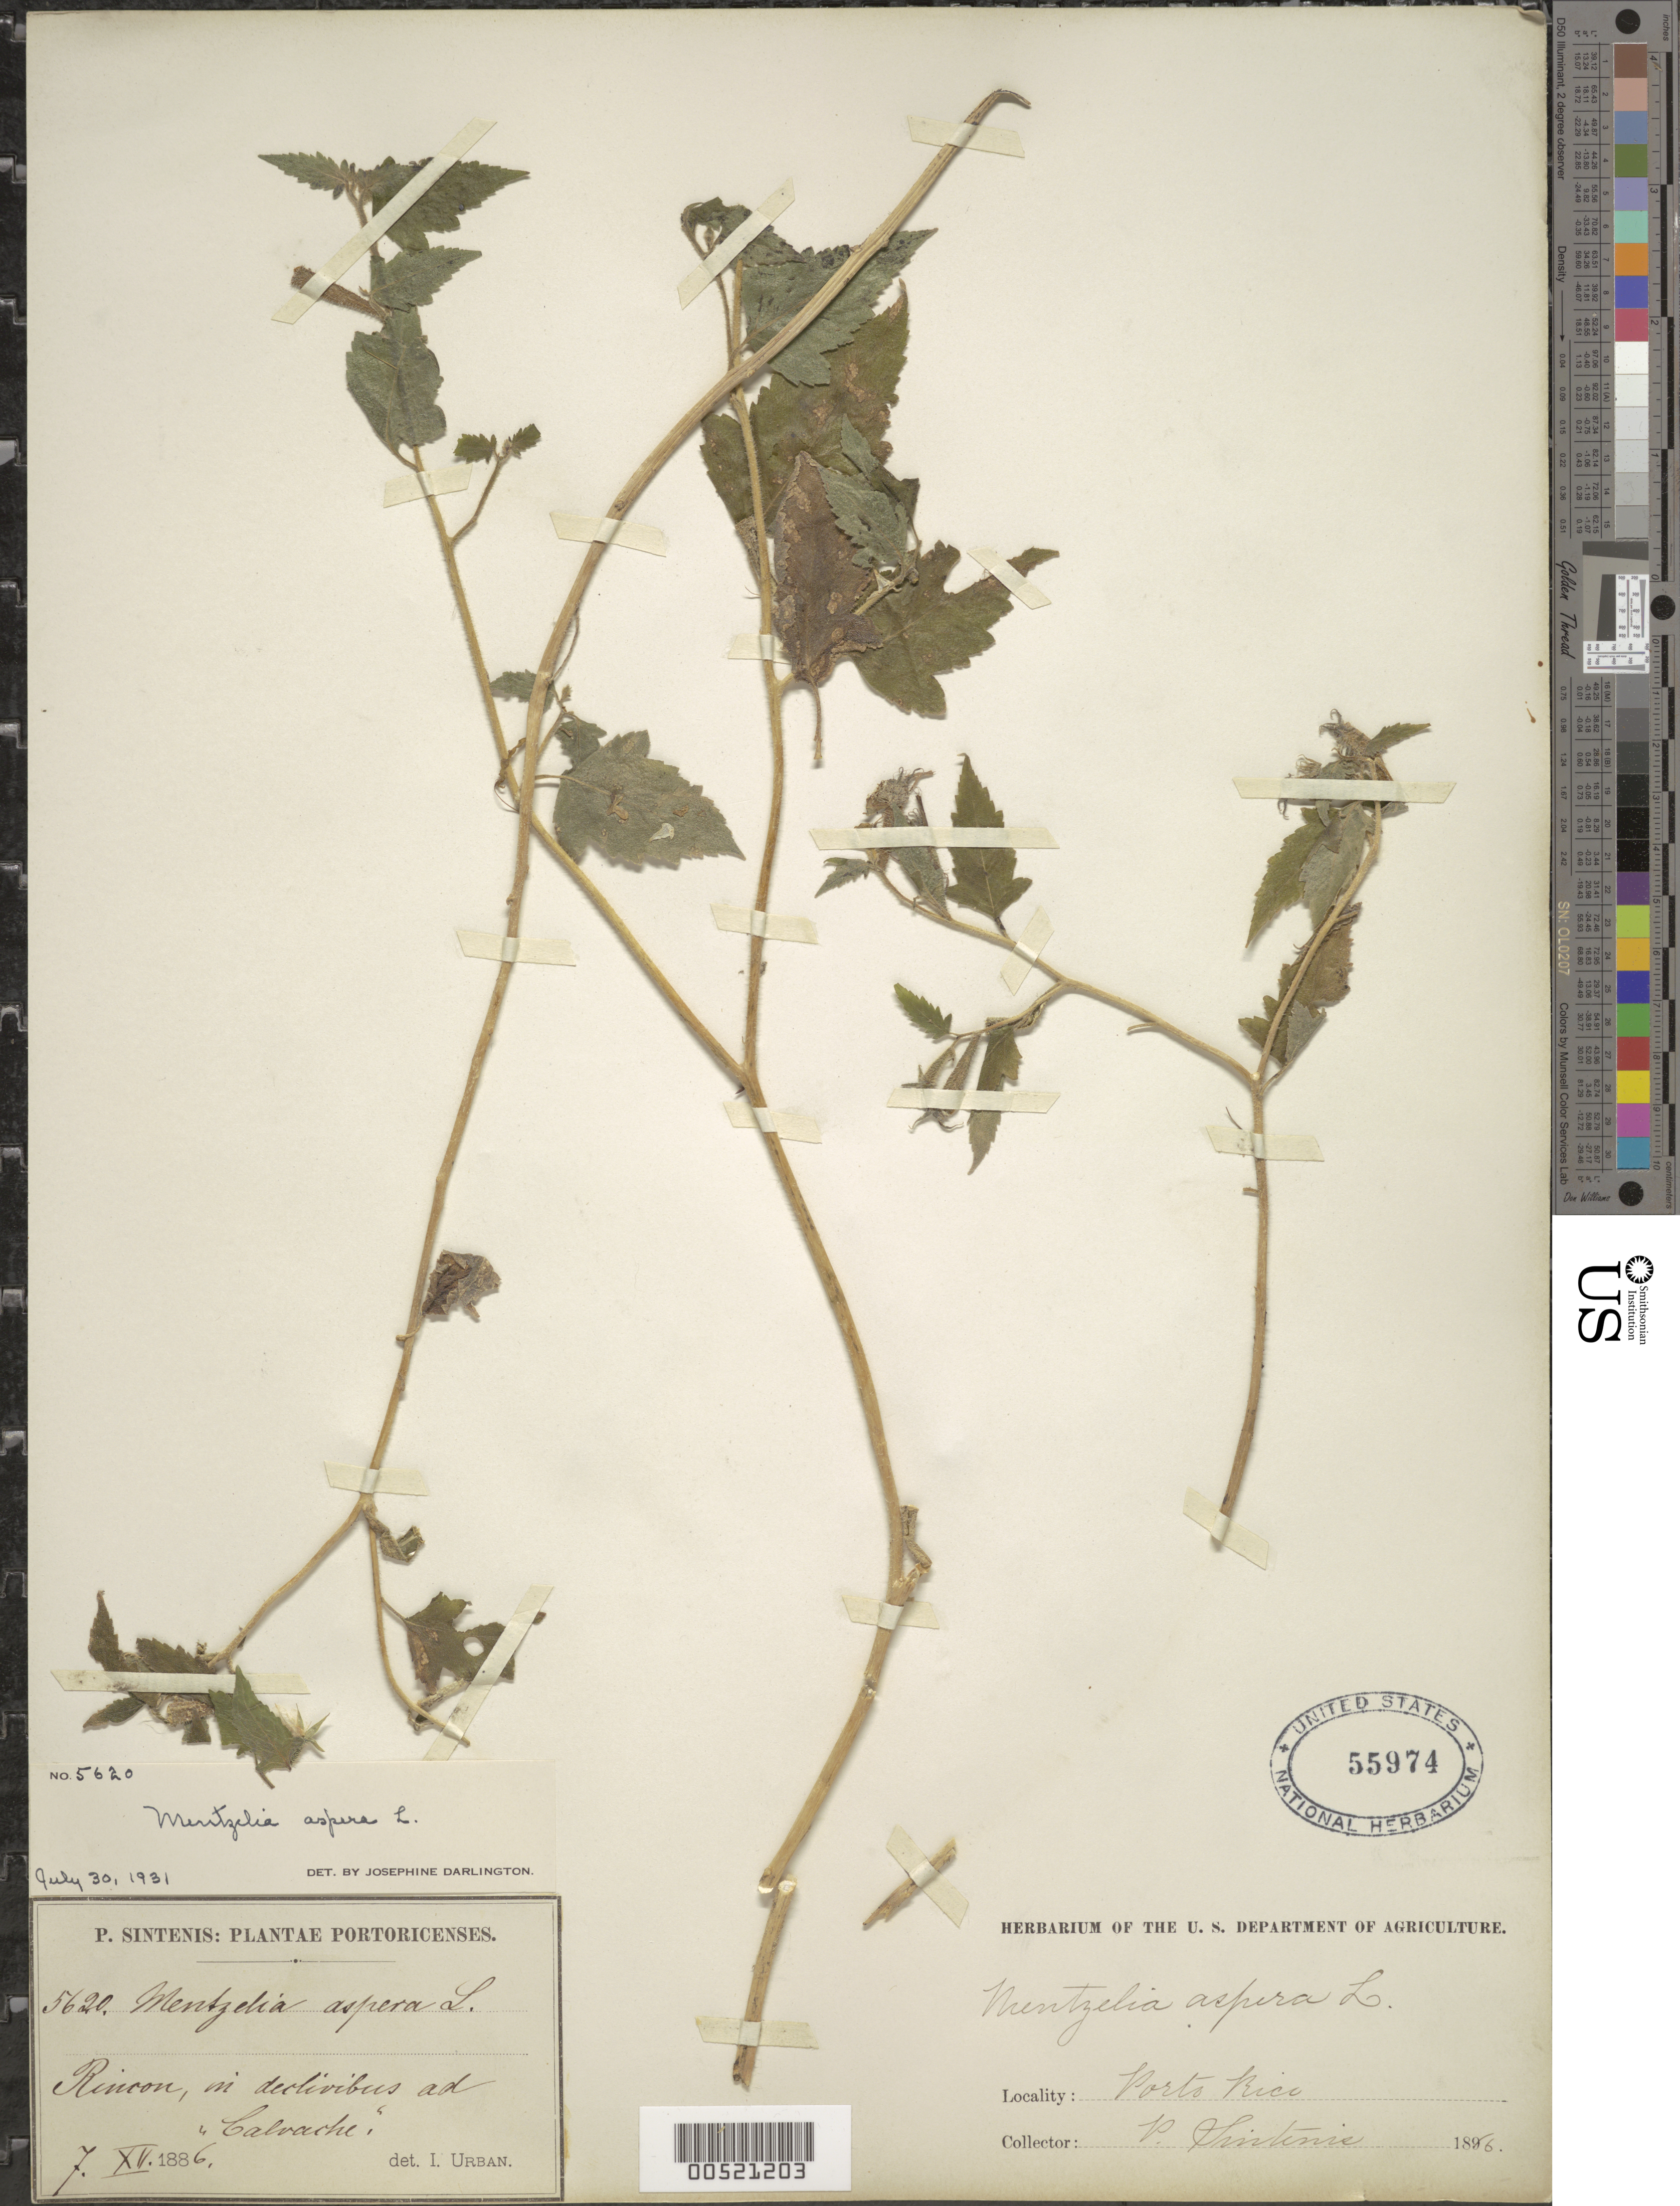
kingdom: Plantae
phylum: Tracheophyta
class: Magnoliopsida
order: Cornales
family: Loasaceae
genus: Mentzelia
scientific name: Mentzelia aspera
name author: L.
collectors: P. Sintenis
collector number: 5620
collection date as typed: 07 Dec 1886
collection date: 1886-12-07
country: Puerto Rico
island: Greater Antilles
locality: Rincon. In declivibus ad "Calvache".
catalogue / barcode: US 55974